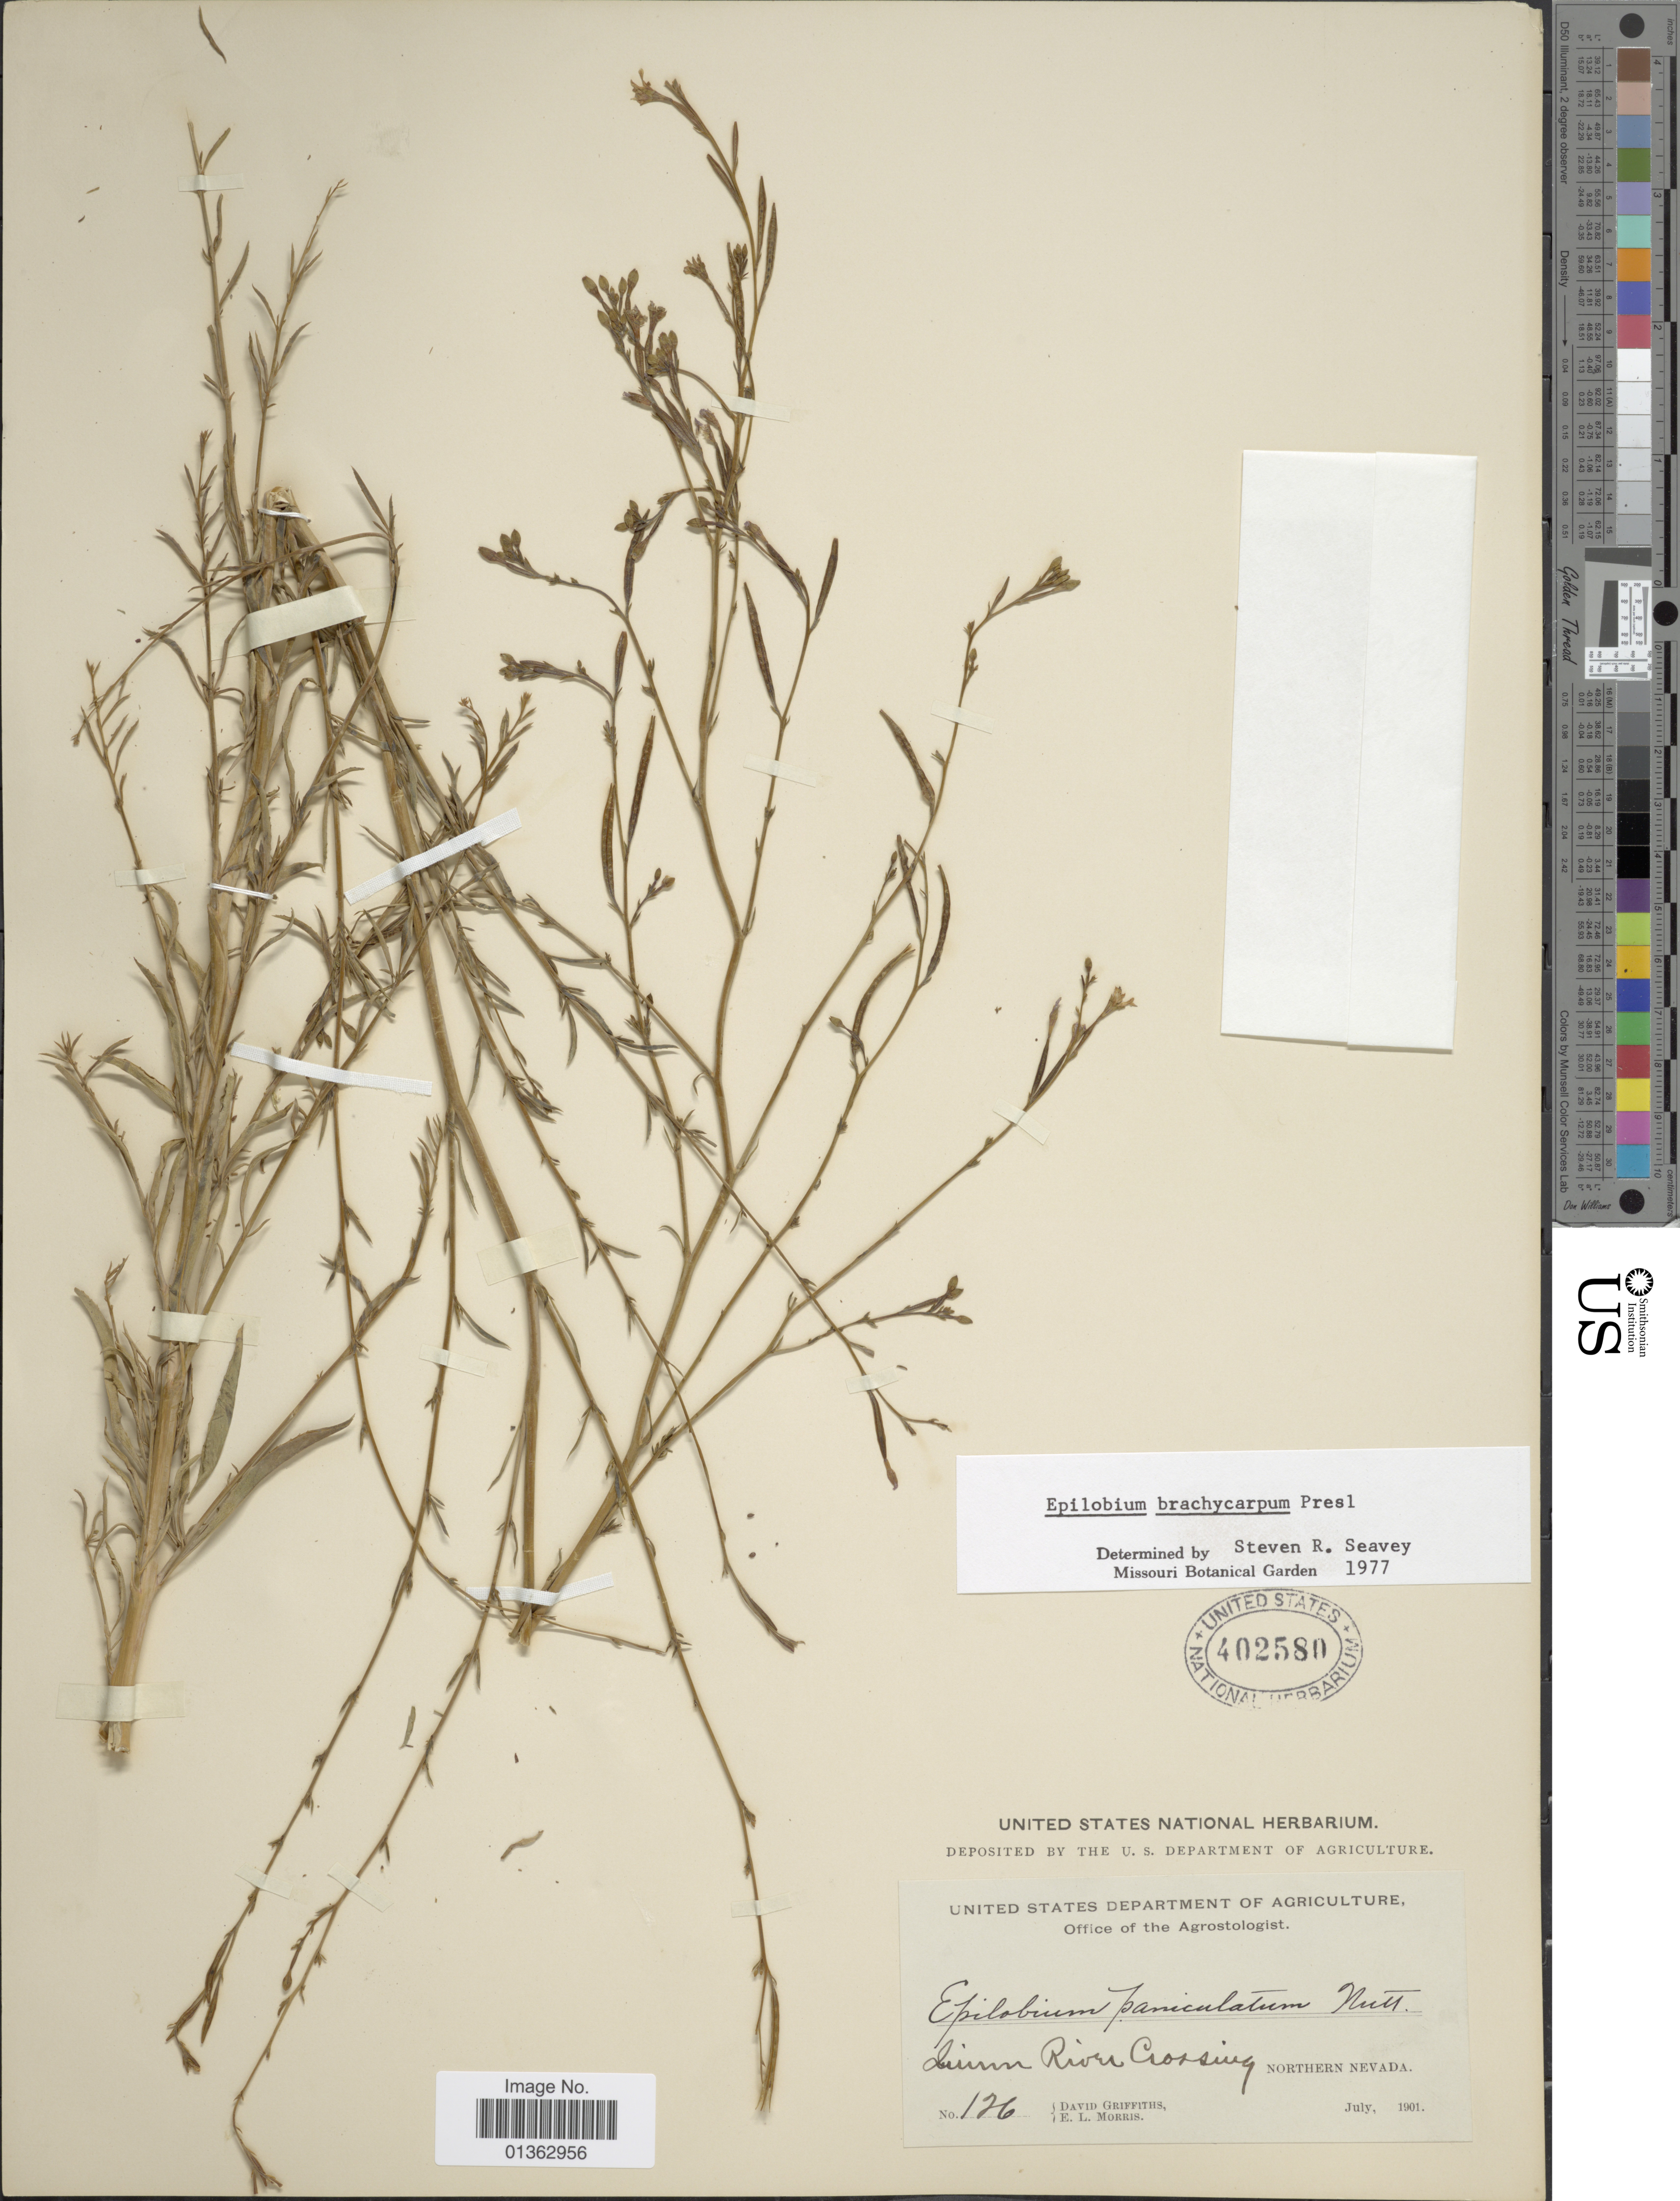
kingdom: Plantae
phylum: Tracheophyta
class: Magnoliopsida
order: Myrtales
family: Onagraceae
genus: Epilobium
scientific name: Epilobium brachycarpum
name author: C. Presl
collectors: D. Griffiths & E. Morris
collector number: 126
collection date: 1901-07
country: United States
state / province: Nevada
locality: Quinn River Crossing, Northern Nevada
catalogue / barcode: US 402580